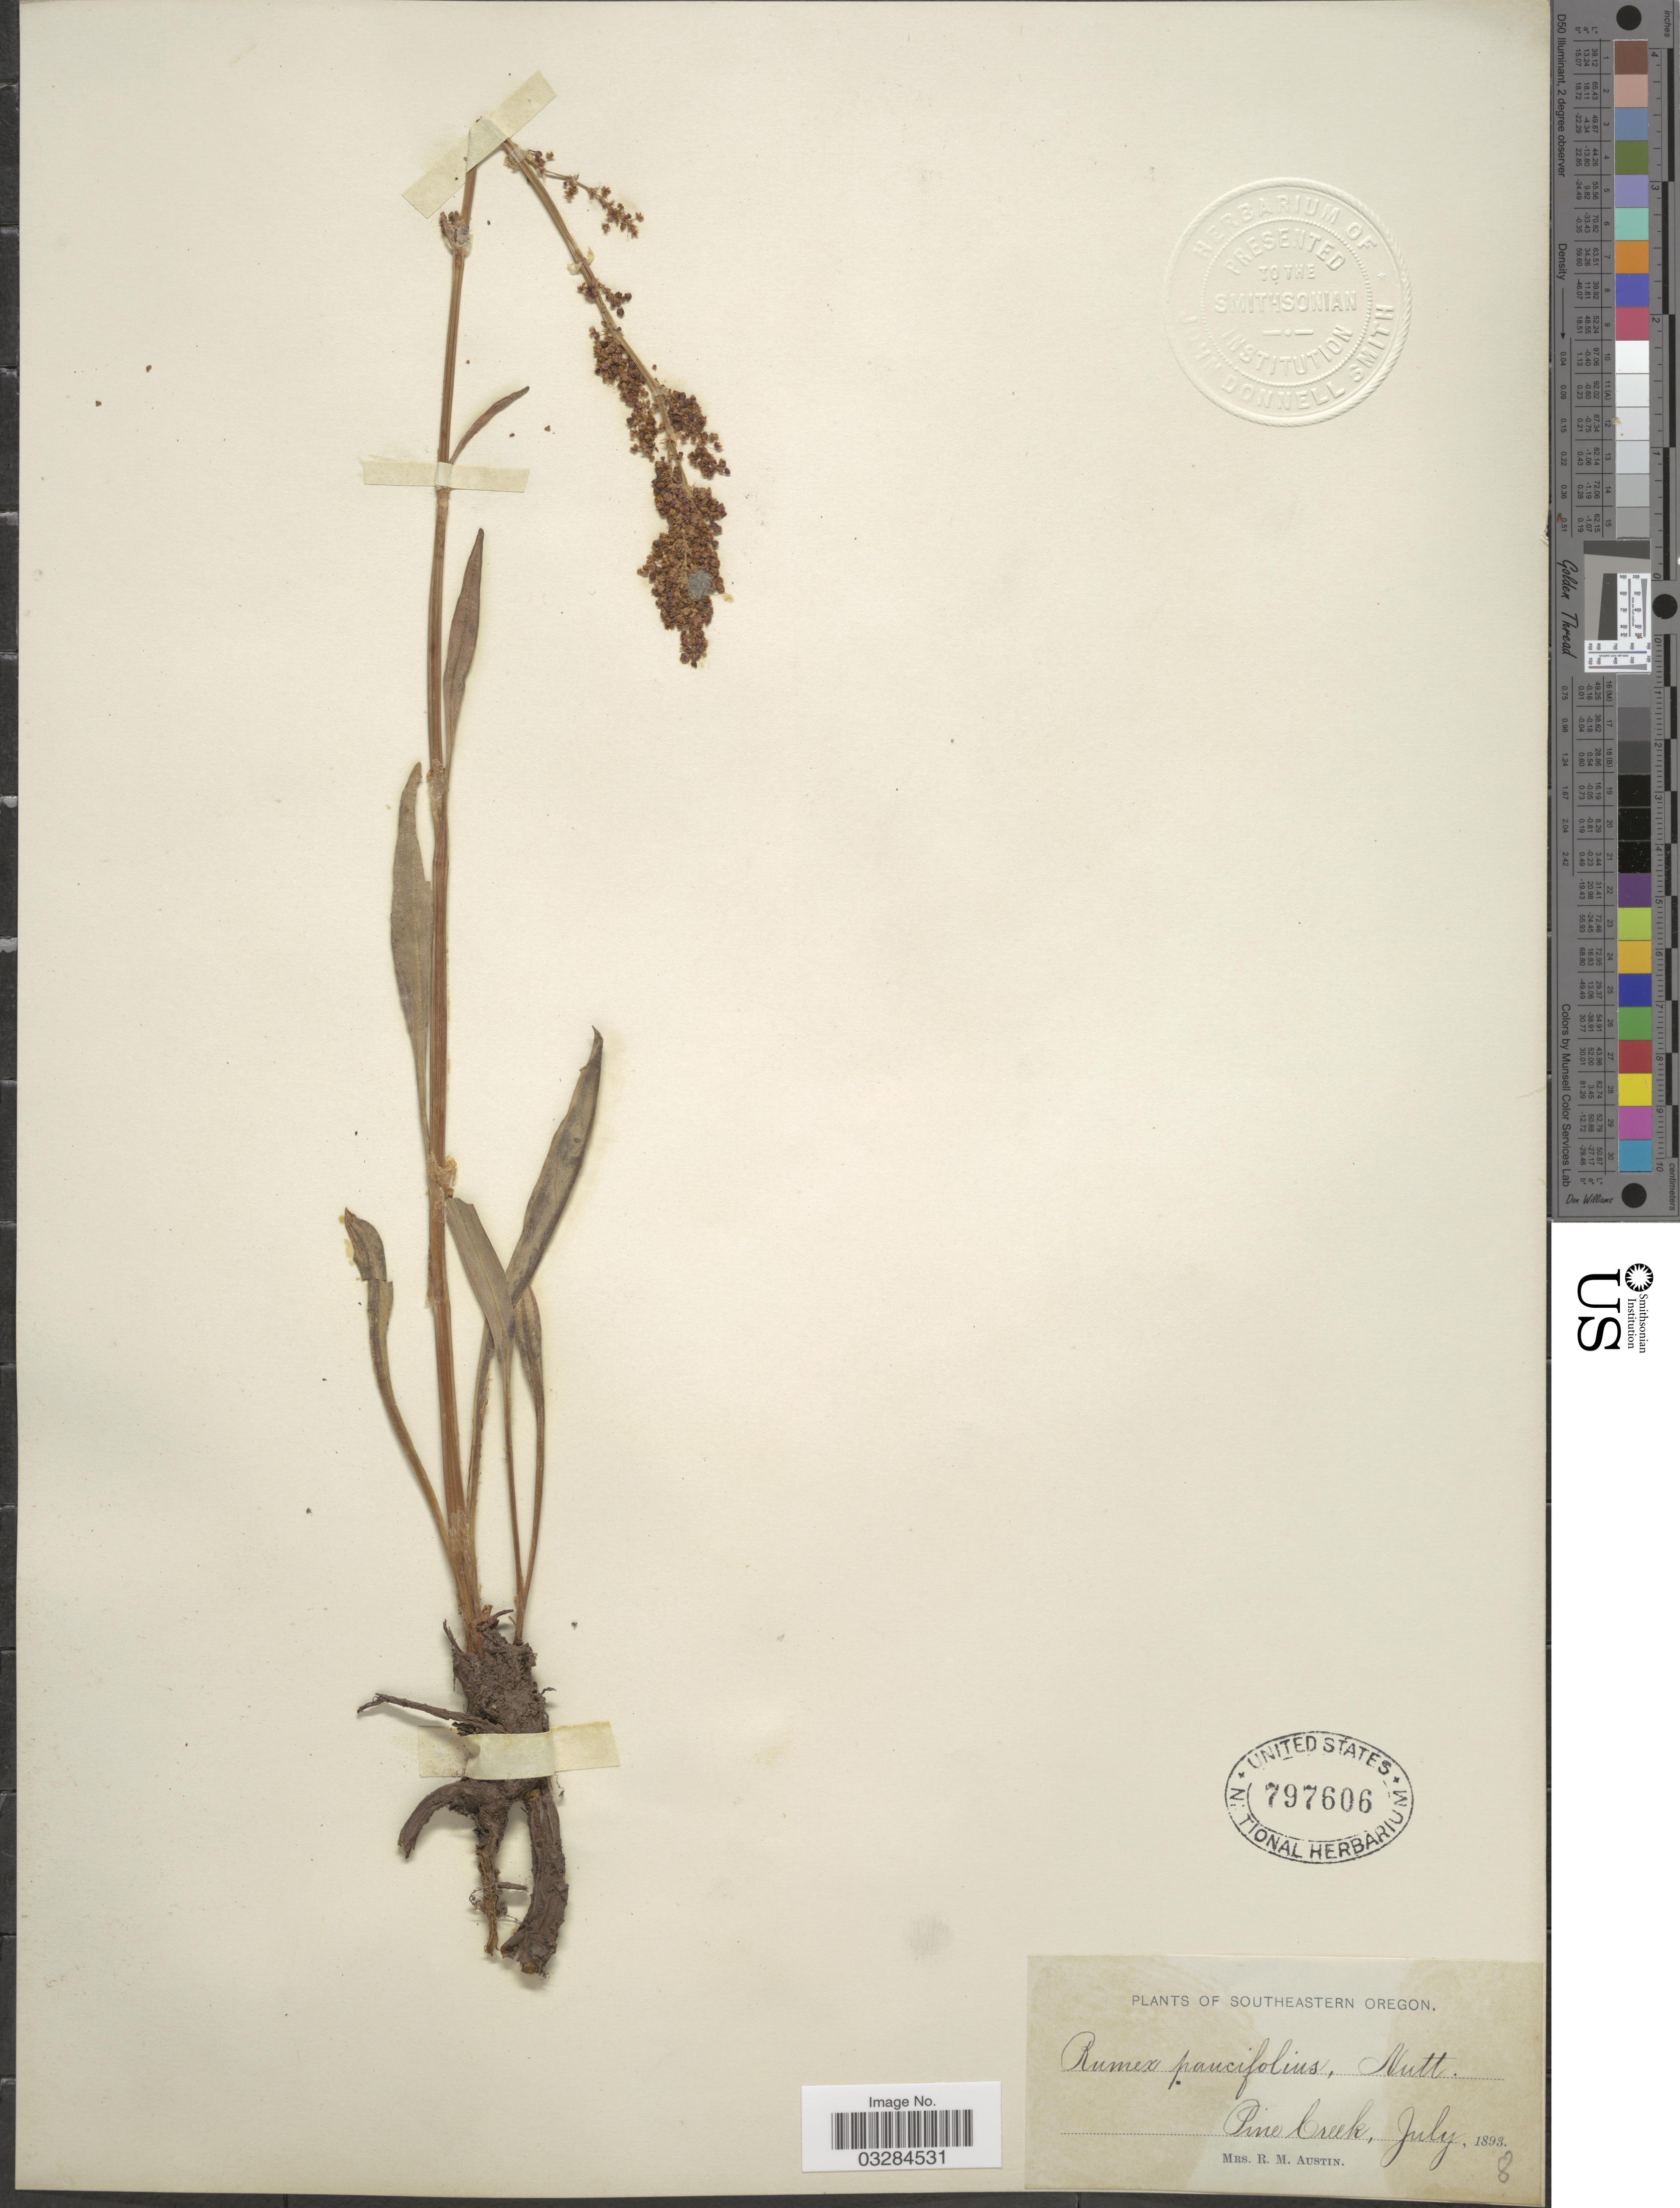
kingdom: Plantae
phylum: Tracheophyta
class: Magnoliopsida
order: Caryophyllales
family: Polygonaceae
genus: Rumex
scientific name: Rumex paucifolius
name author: Nutt.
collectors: R. Austin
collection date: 1893-07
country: United States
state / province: Oregon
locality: Southeastern Oregon. Pine Creek.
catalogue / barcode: US 797606